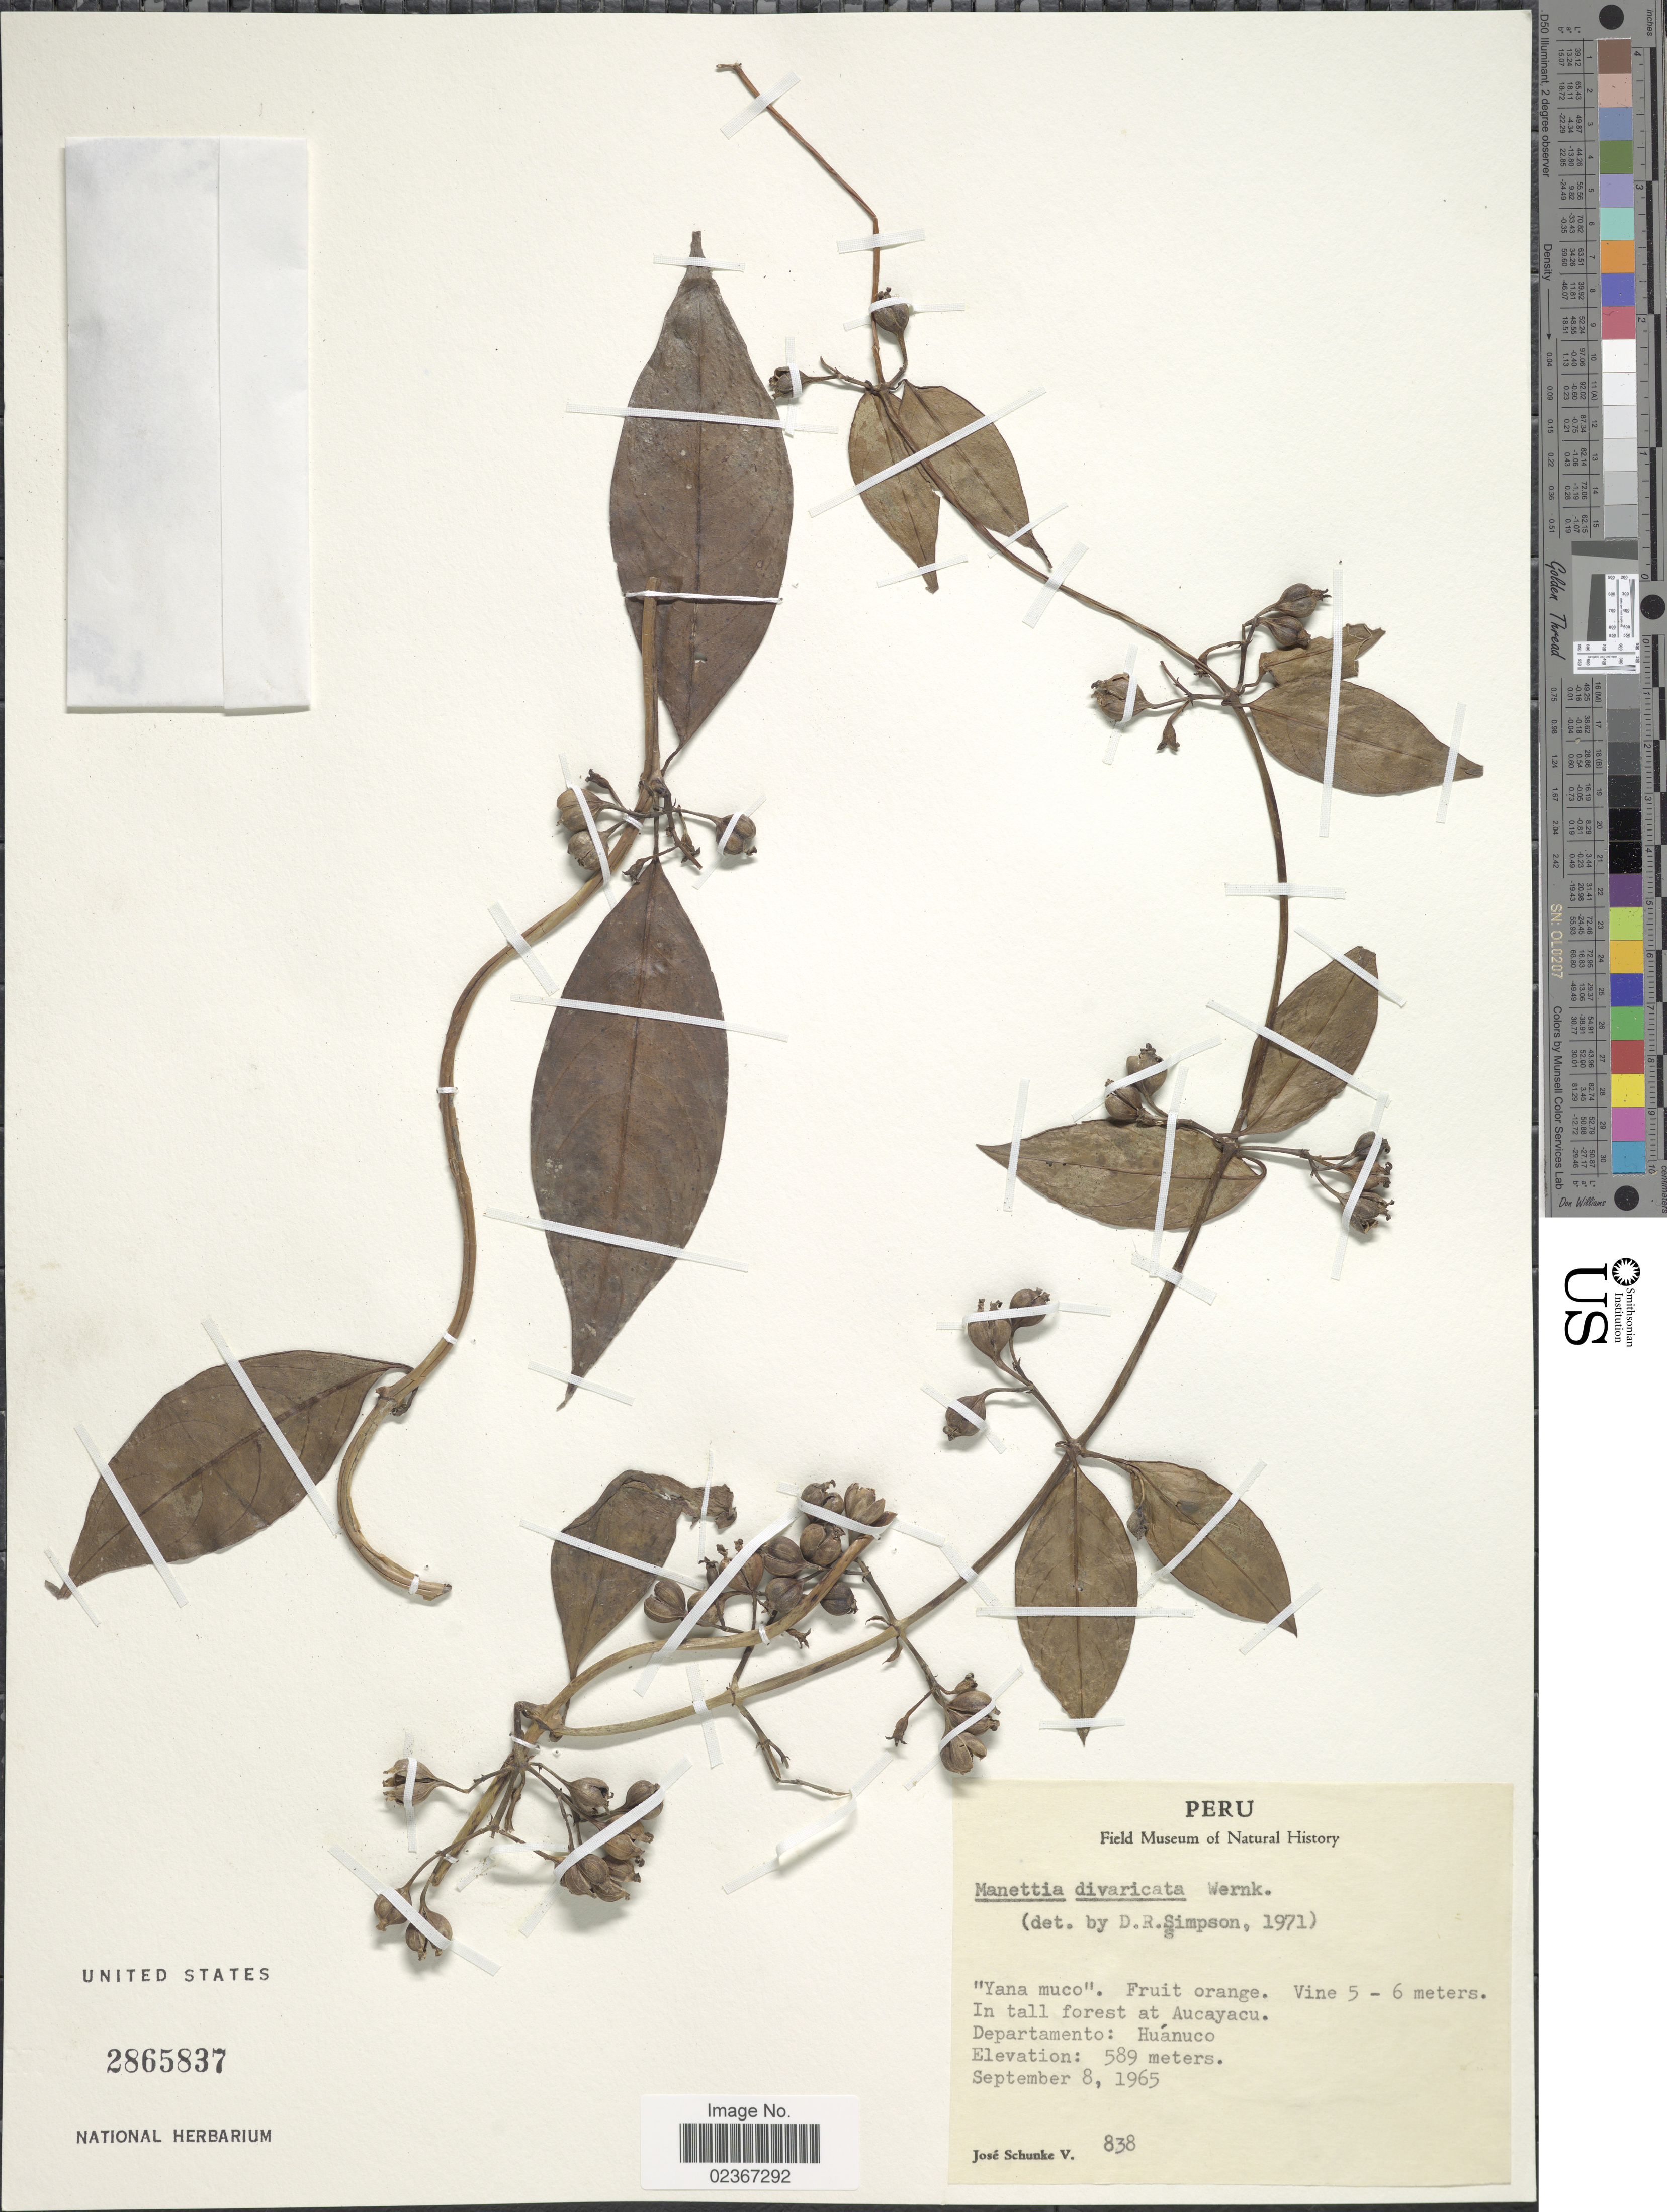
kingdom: Plantae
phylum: Tracheophyta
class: Magnoliopsida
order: Gentianales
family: Rubiaceae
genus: Manettia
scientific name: Manettia divaricata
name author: Wernham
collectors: J. Schunke Vigo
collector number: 838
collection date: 1965-09-08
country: Peru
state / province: Huánuco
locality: In tall forest at Aucayacu. Departamento: Huanuco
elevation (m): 589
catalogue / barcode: US 2865837